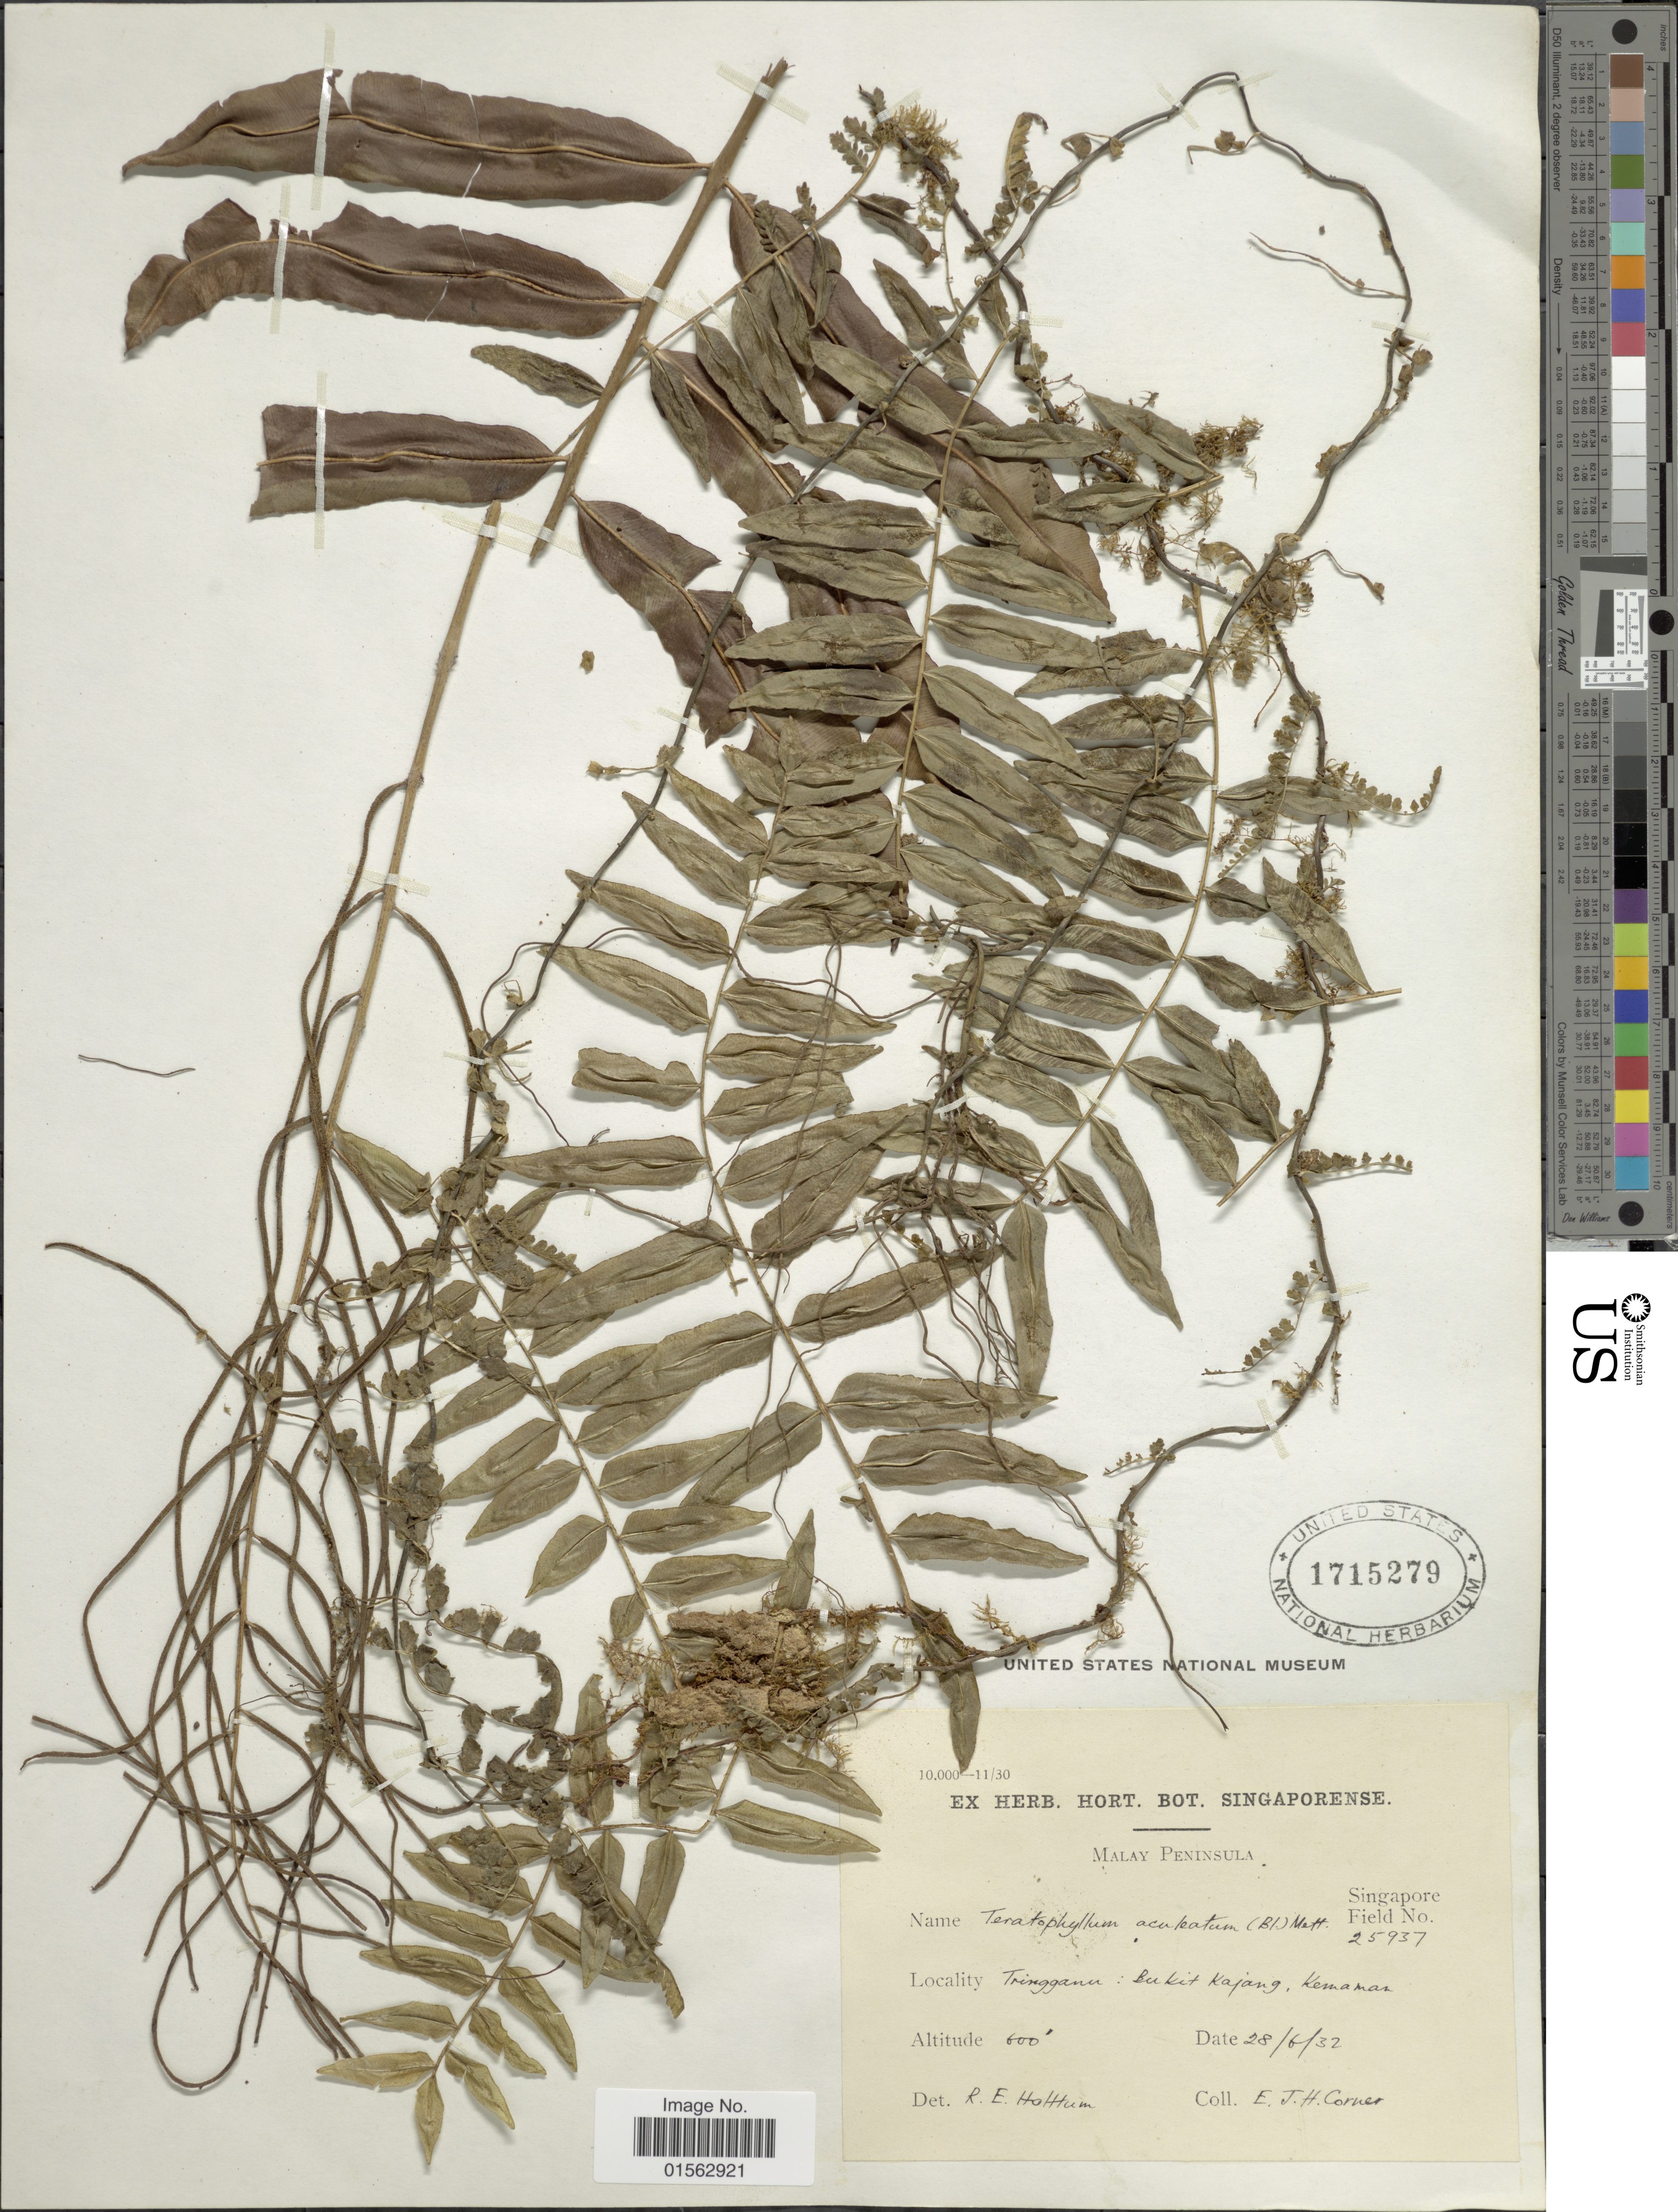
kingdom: Plantae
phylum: Tracheophyta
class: Polypodiopsida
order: Polypodiales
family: Dryopteridaceae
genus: Teratophyllum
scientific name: Teratophyllum aculeatum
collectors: E. Corner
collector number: Singapore Field 25937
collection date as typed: Transcribed d/m/y: 28/6/32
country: Malaysia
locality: Malay Peninsula, Tringganu: Bukit Kajang, Kemaman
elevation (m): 183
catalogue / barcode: US 1715279